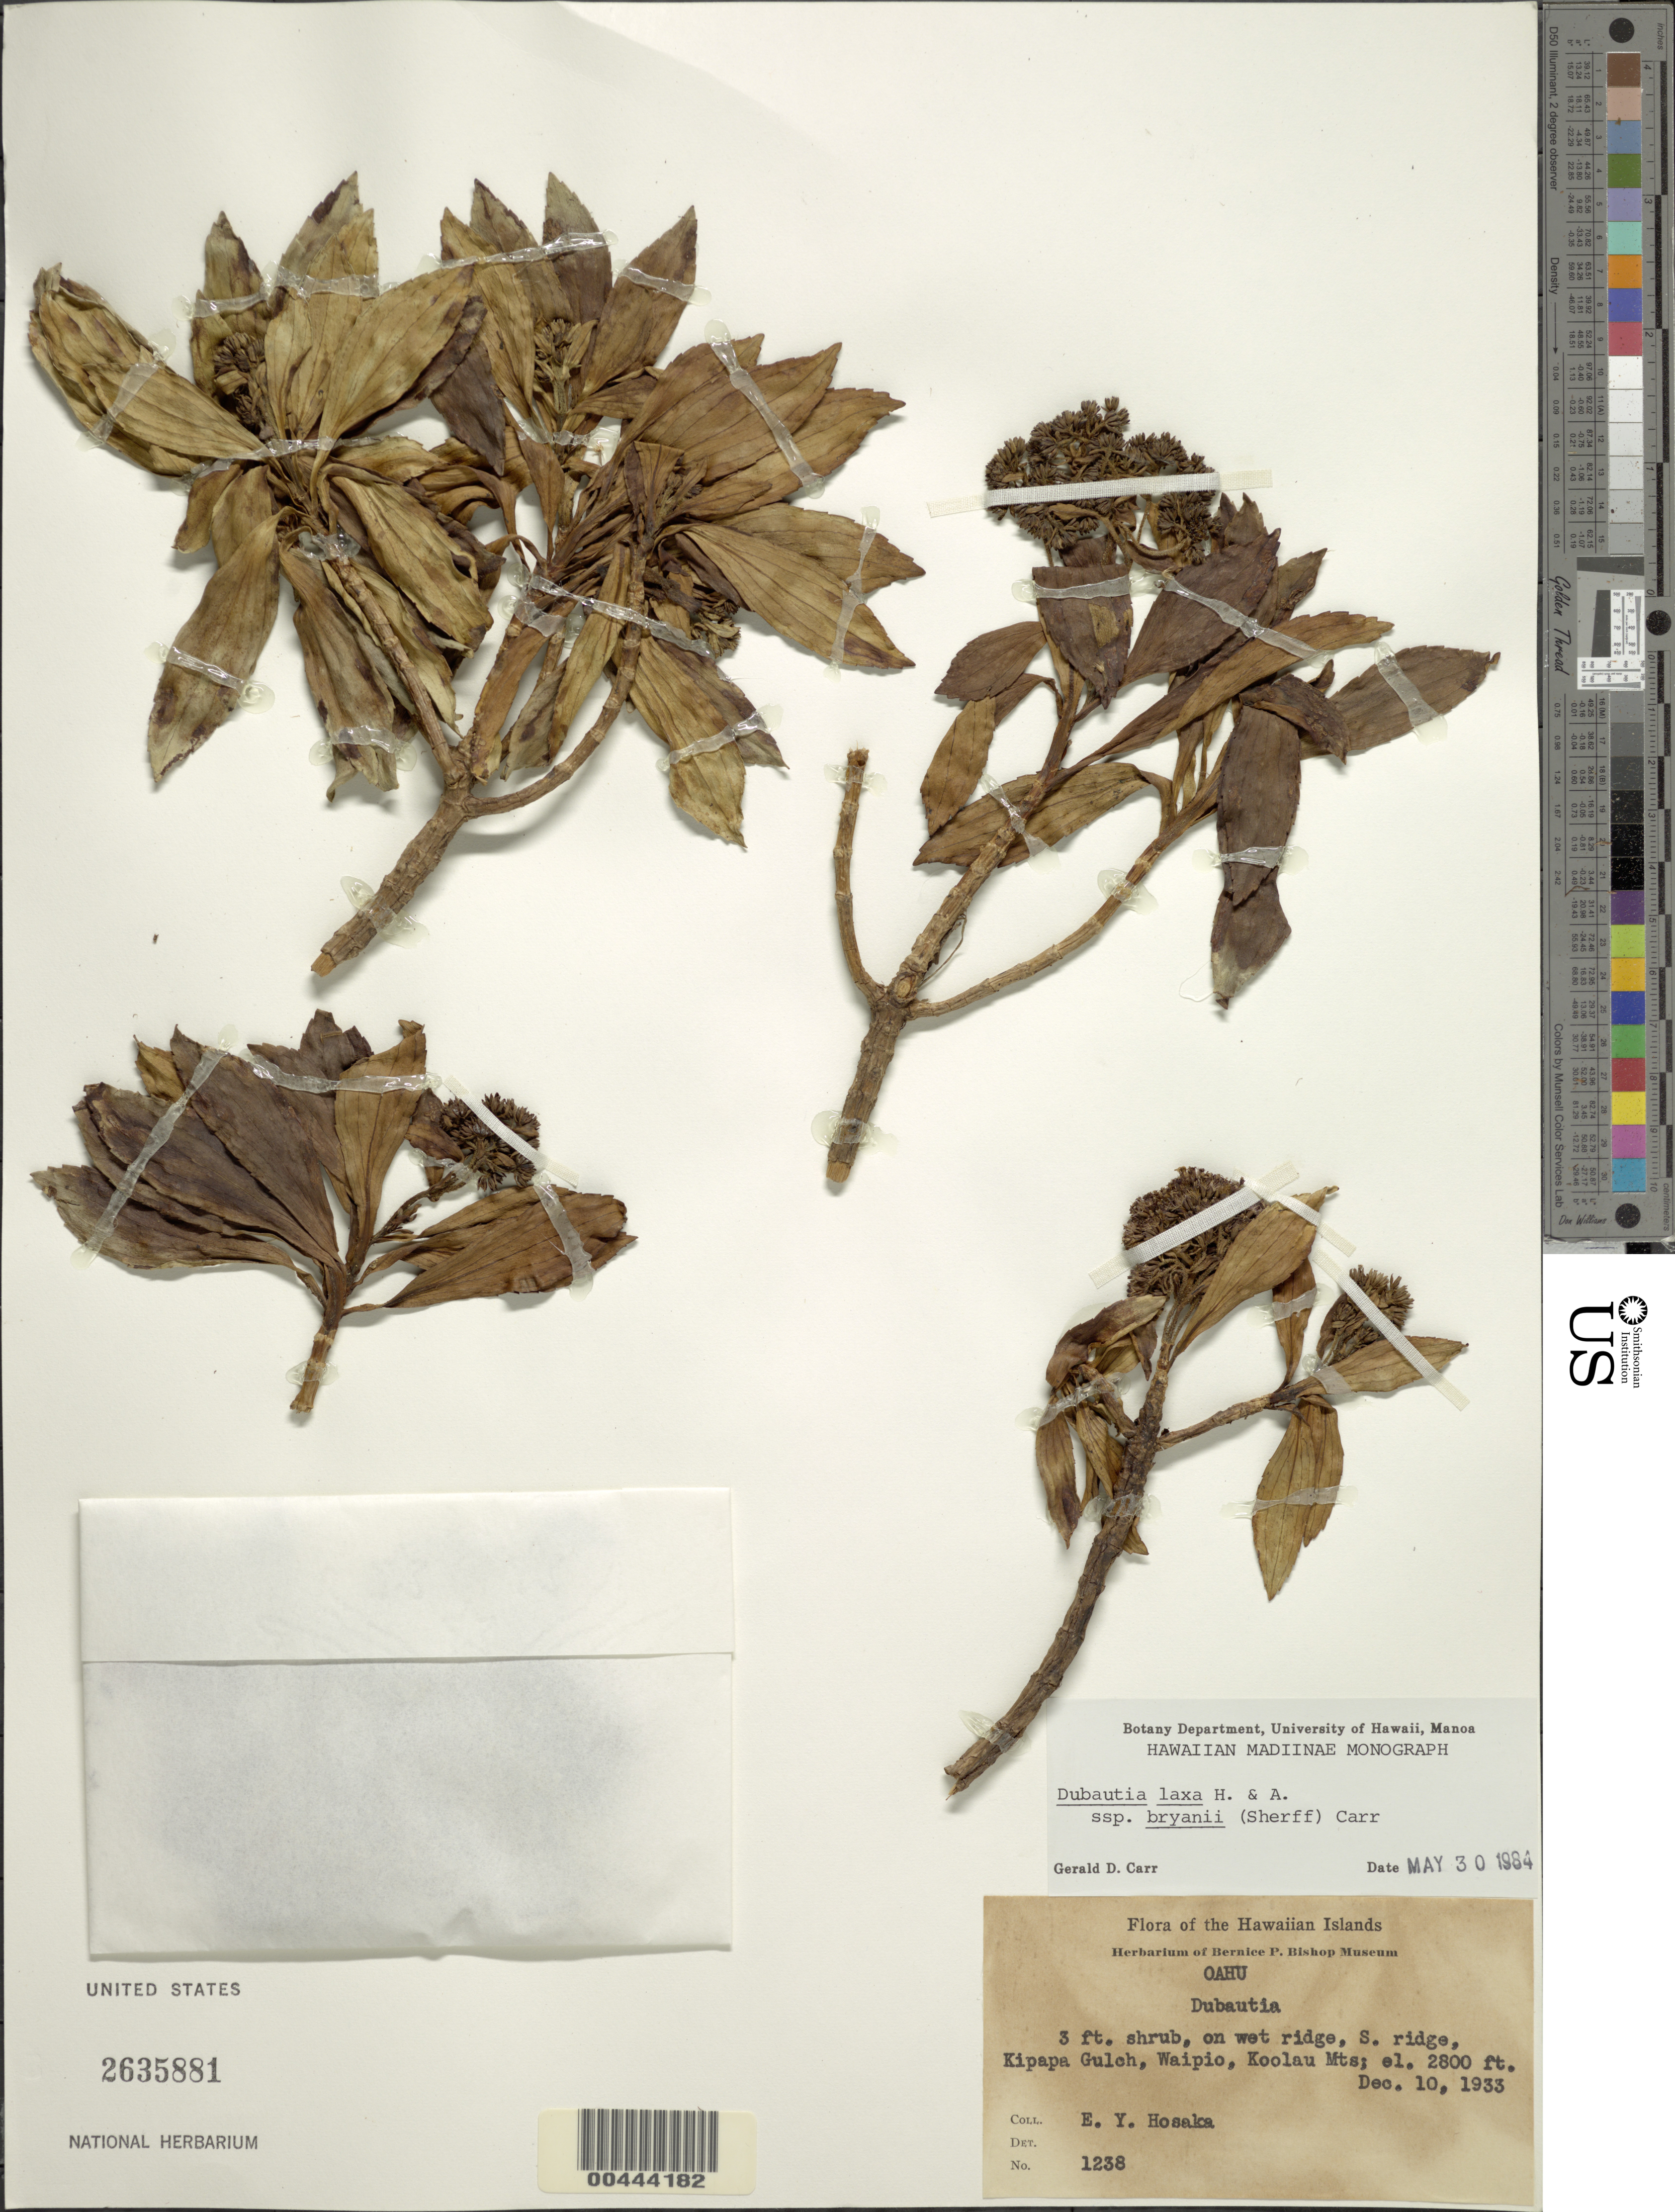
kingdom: Plantae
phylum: Tracheophyta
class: Magnoliopsida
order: Asterales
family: Asteraceae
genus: Dubautia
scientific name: Dubautia laxa subsp. bryanii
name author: (Sherff) G.D. Carr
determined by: Carr, G. D.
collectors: E. Y. Hosaka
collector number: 1238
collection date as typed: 10 Dec 1933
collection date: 1933-12-10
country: United States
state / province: Hawaii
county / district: Honolulu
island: Oahu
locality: Kipapa Gulch, Waipio, Koolau Mountains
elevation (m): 853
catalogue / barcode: US 2635881